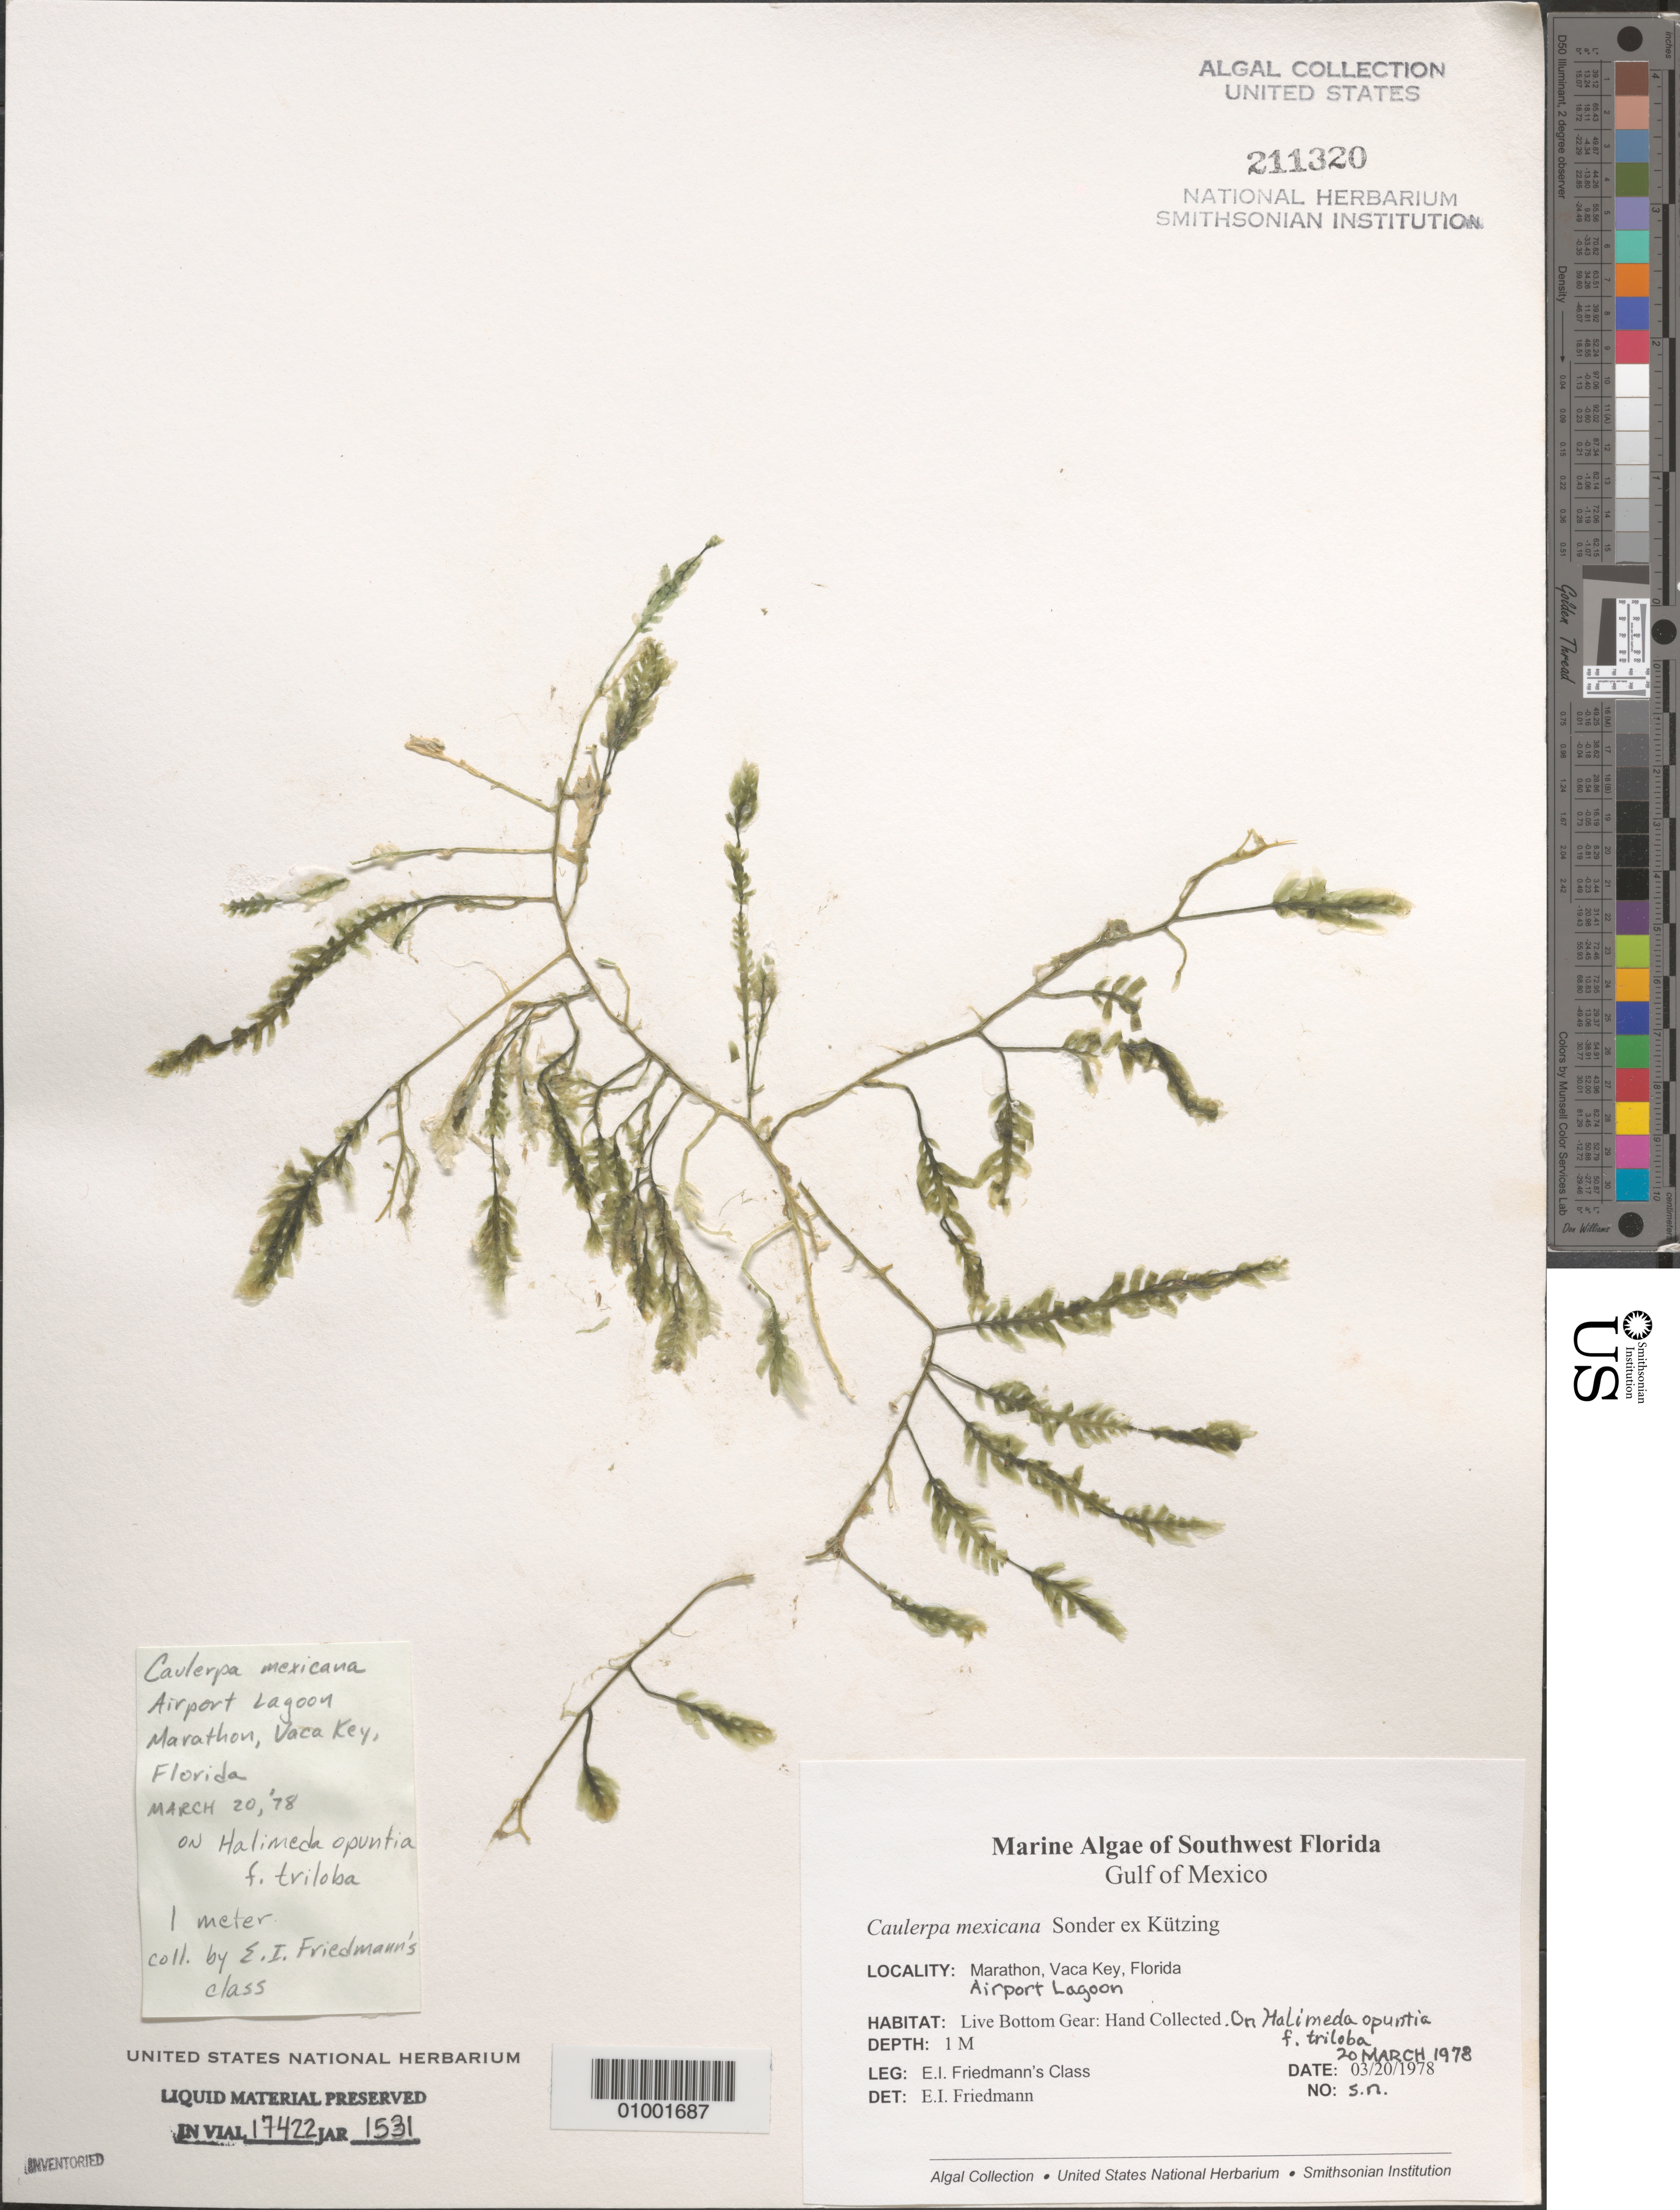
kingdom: Plantae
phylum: Chlorophyta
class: Ulvophyceae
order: Bryopsidales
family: Caulerpaceae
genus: Caulerpa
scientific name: Caulerpa mexicana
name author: Sond. ex Kütz.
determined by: Friedmann, E. I.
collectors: E. Friedmann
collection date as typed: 20 Mar 1978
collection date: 1978-03-20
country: United States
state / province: Florida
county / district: Monroe County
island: Key Vaca [Vaca Key]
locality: Airport Lagoon, Marathon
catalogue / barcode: US 211320